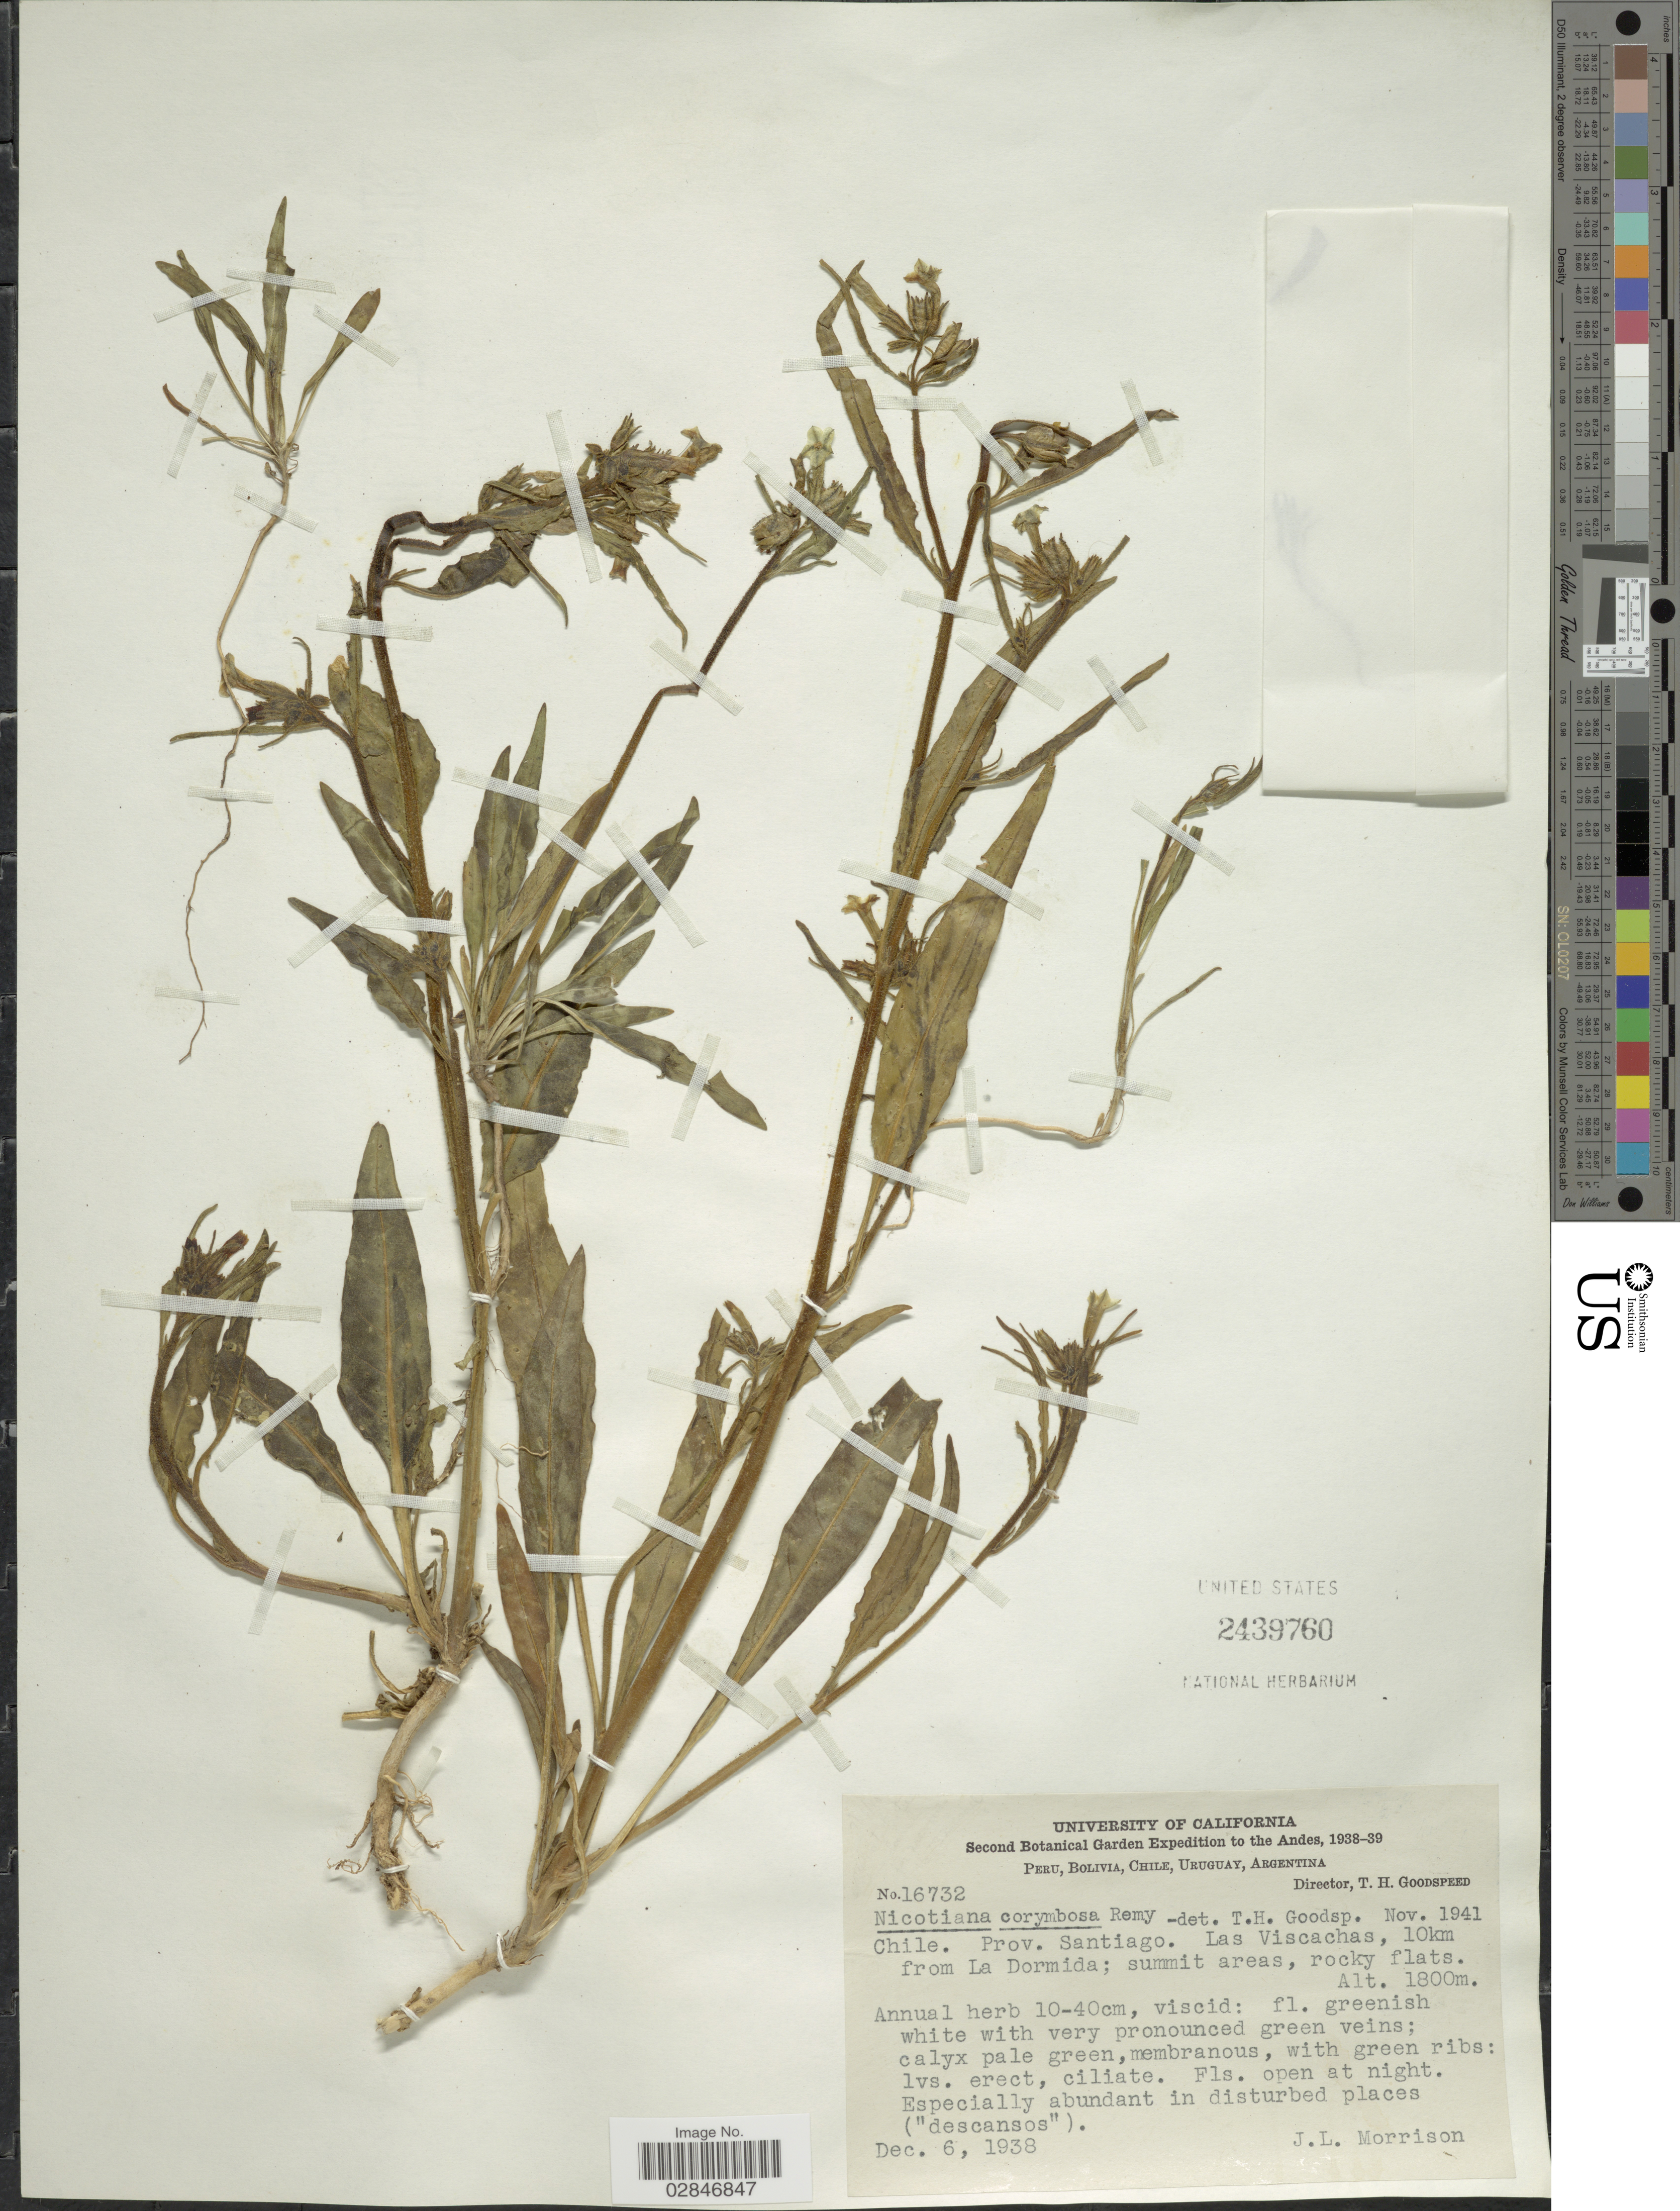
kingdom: Plantae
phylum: Tracheophyta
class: Magnoliopsida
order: Solanales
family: Solanaceae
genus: Nicotiana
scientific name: Nicotiana corymbosa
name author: J. Rémy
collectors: J. Morrison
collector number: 16732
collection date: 1938-12-06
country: Chile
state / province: Región Metropolitana (RM)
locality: The Andes, Prov. Santiago. Las Viscachas, 10km from La Dormida.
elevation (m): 1800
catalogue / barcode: US 2439760